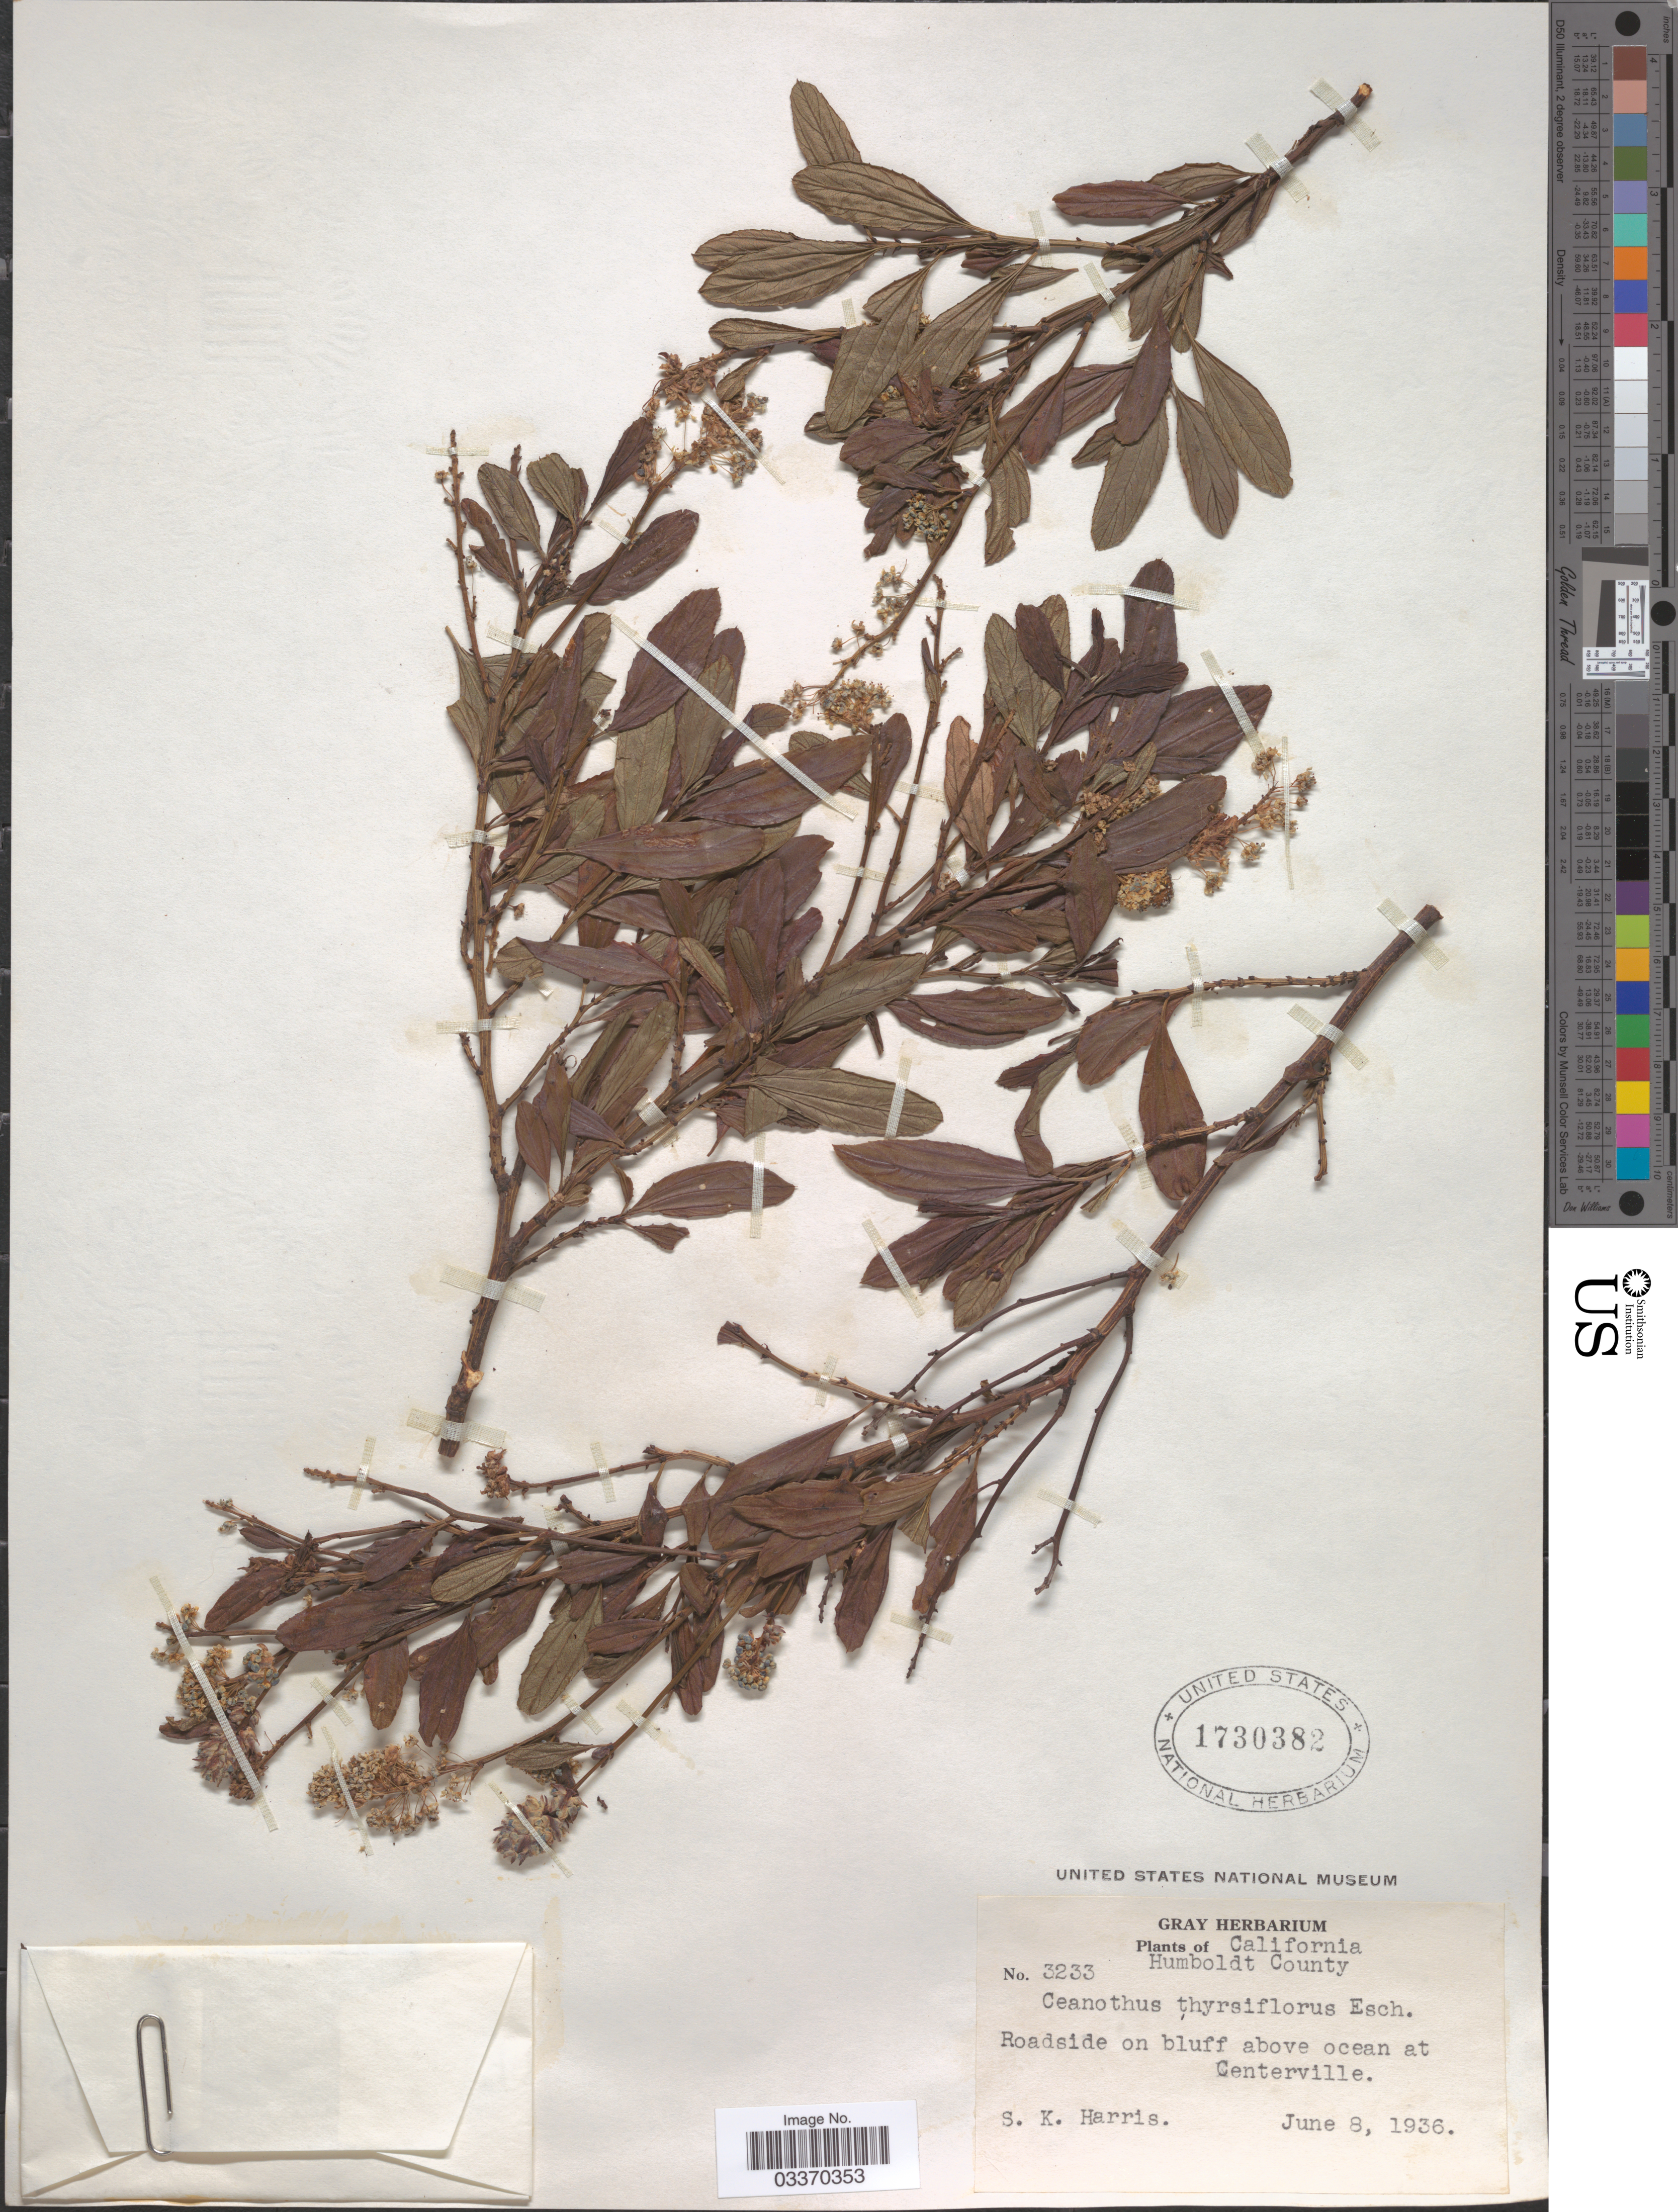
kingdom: Plantae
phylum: Tracheophyta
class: Magnoliopsida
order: Rosales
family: Rhamnaceae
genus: Ceanothus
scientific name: Ceanothus thyrsiflorus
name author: Eschsch.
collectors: S. K. Harris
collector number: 3233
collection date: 1936-06-08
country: United States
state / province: California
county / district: Humboldt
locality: Humboldt County. Roadside on bluff above ocean at Centerville.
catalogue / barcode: US 1730382